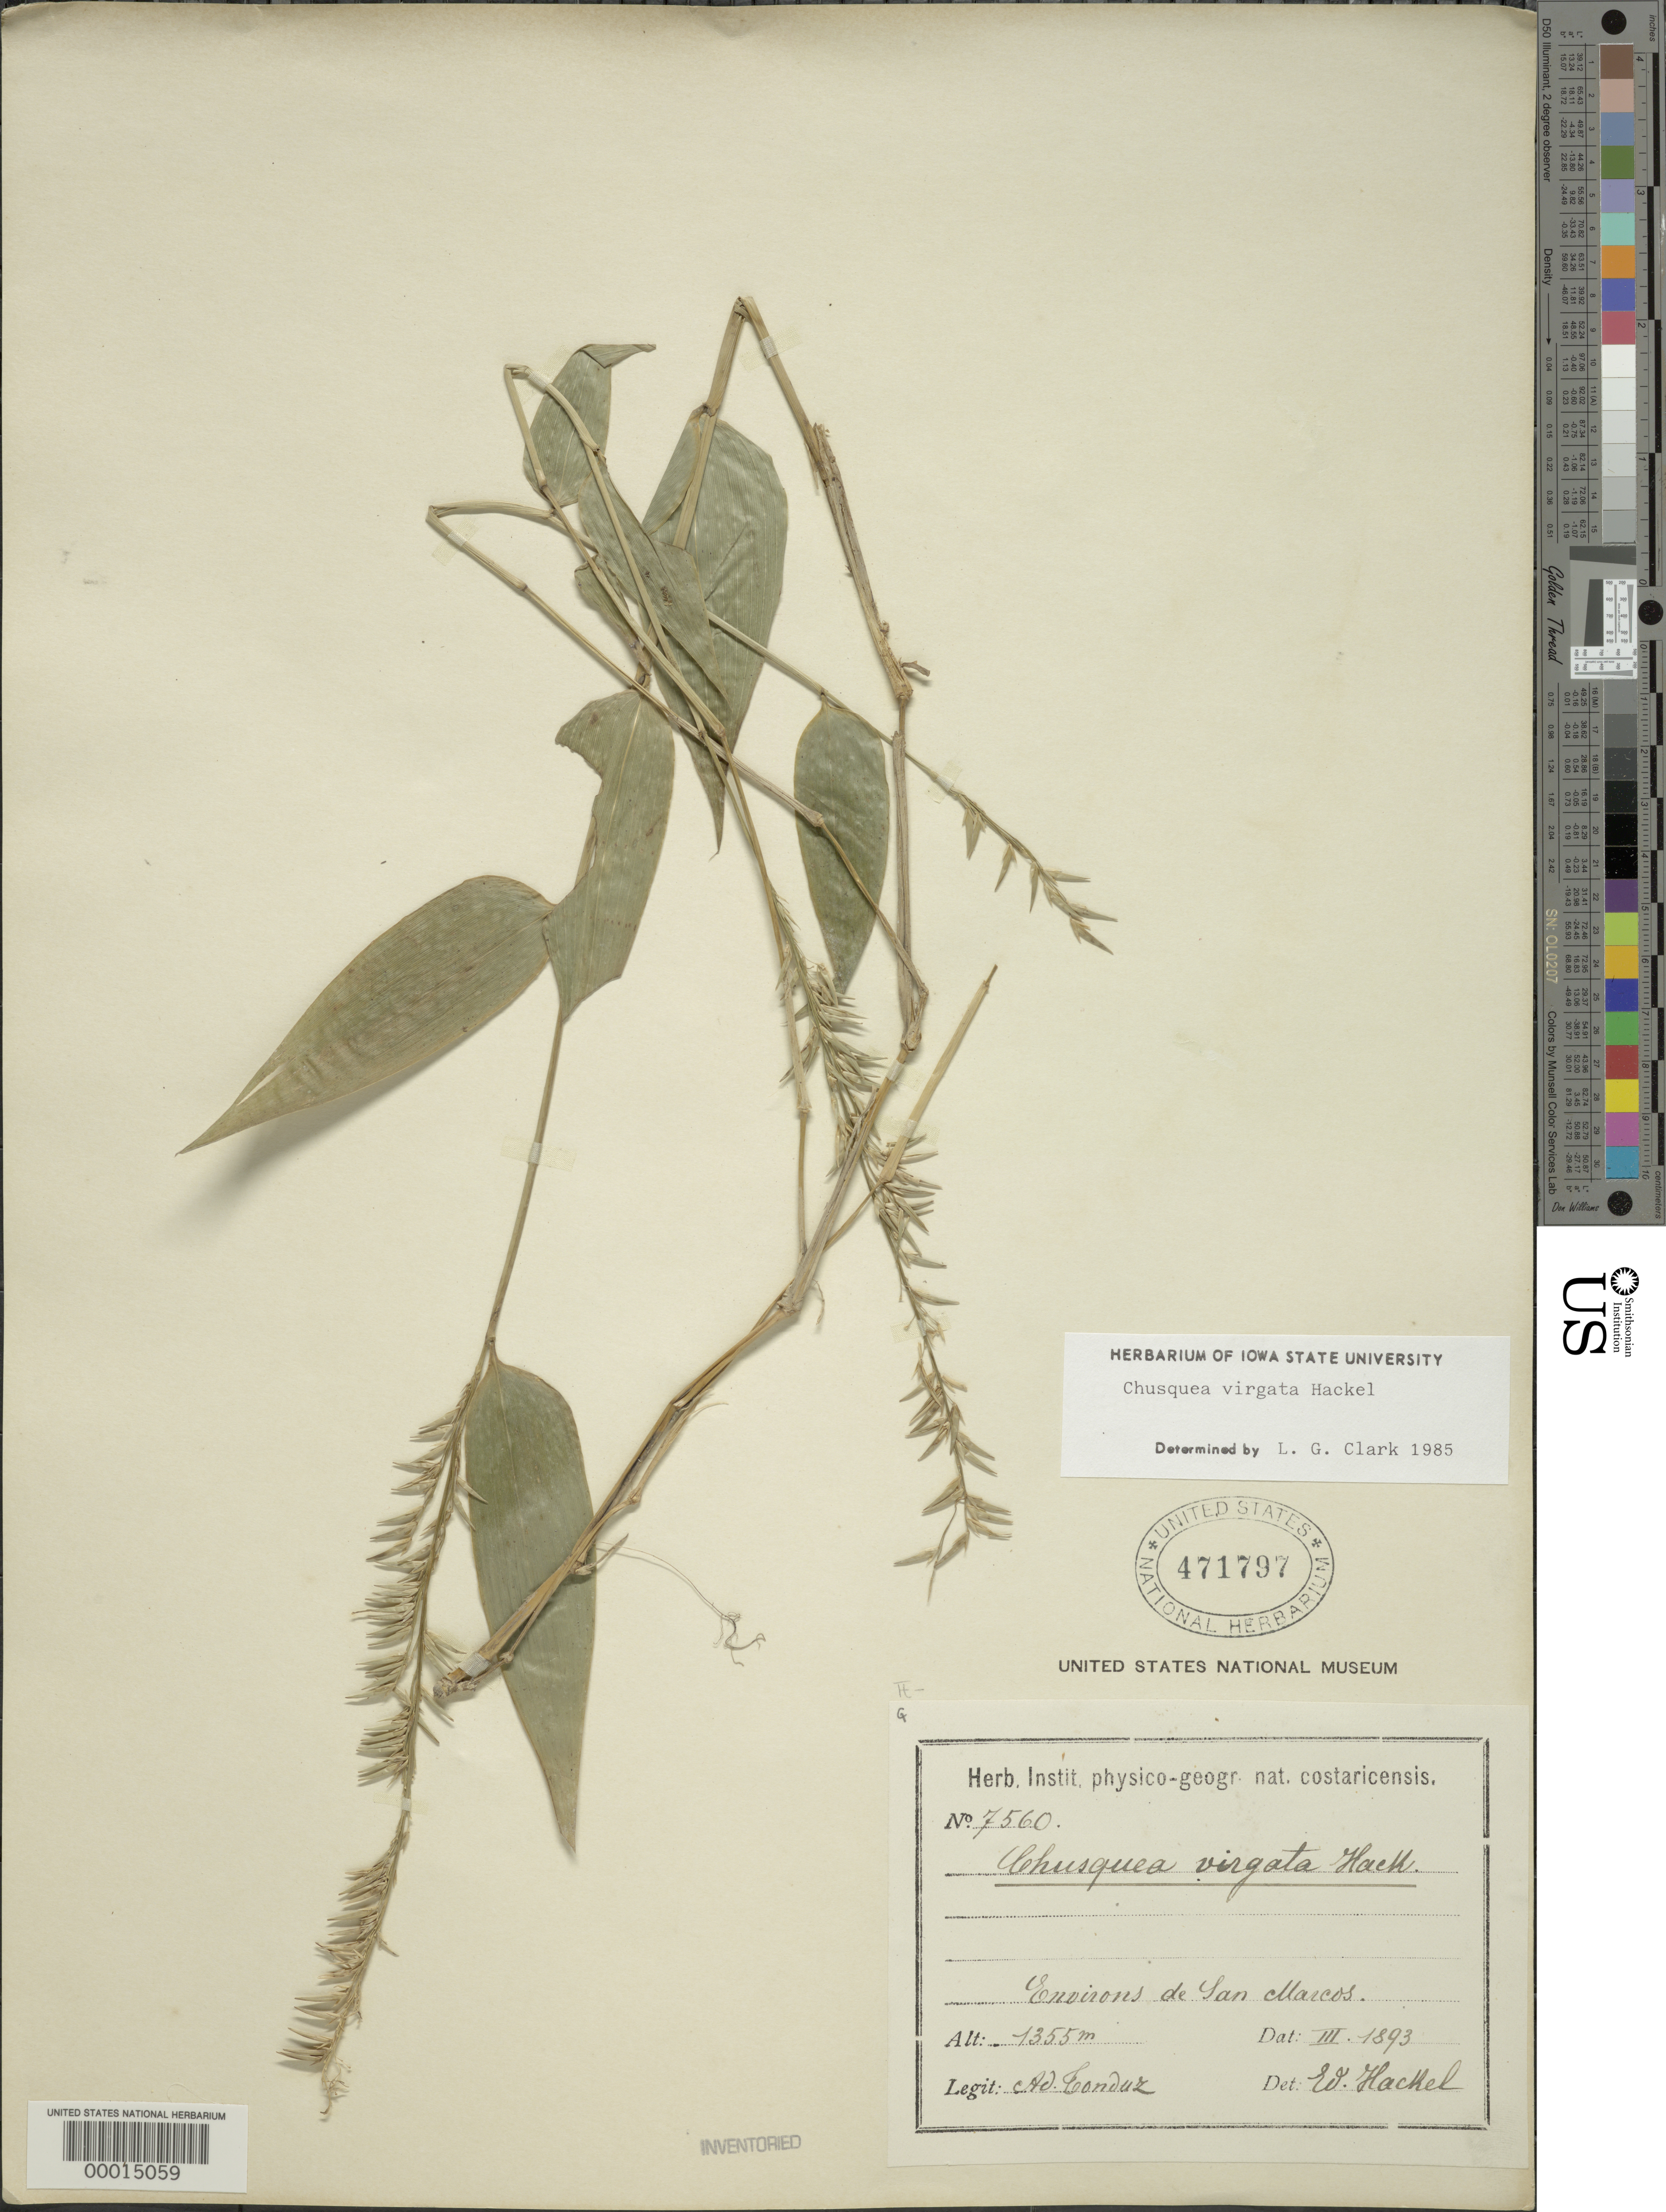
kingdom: Plantae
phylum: Tracheophyta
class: Liliopsida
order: Poales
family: Poaceae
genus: Chusquea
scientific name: Chusquea virgata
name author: Hack.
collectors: A. Tonduz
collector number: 7560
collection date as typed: Mar 1893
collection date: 1893-03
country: Costa Rica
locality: San Marcos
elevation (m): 1355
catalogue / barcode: US 471797